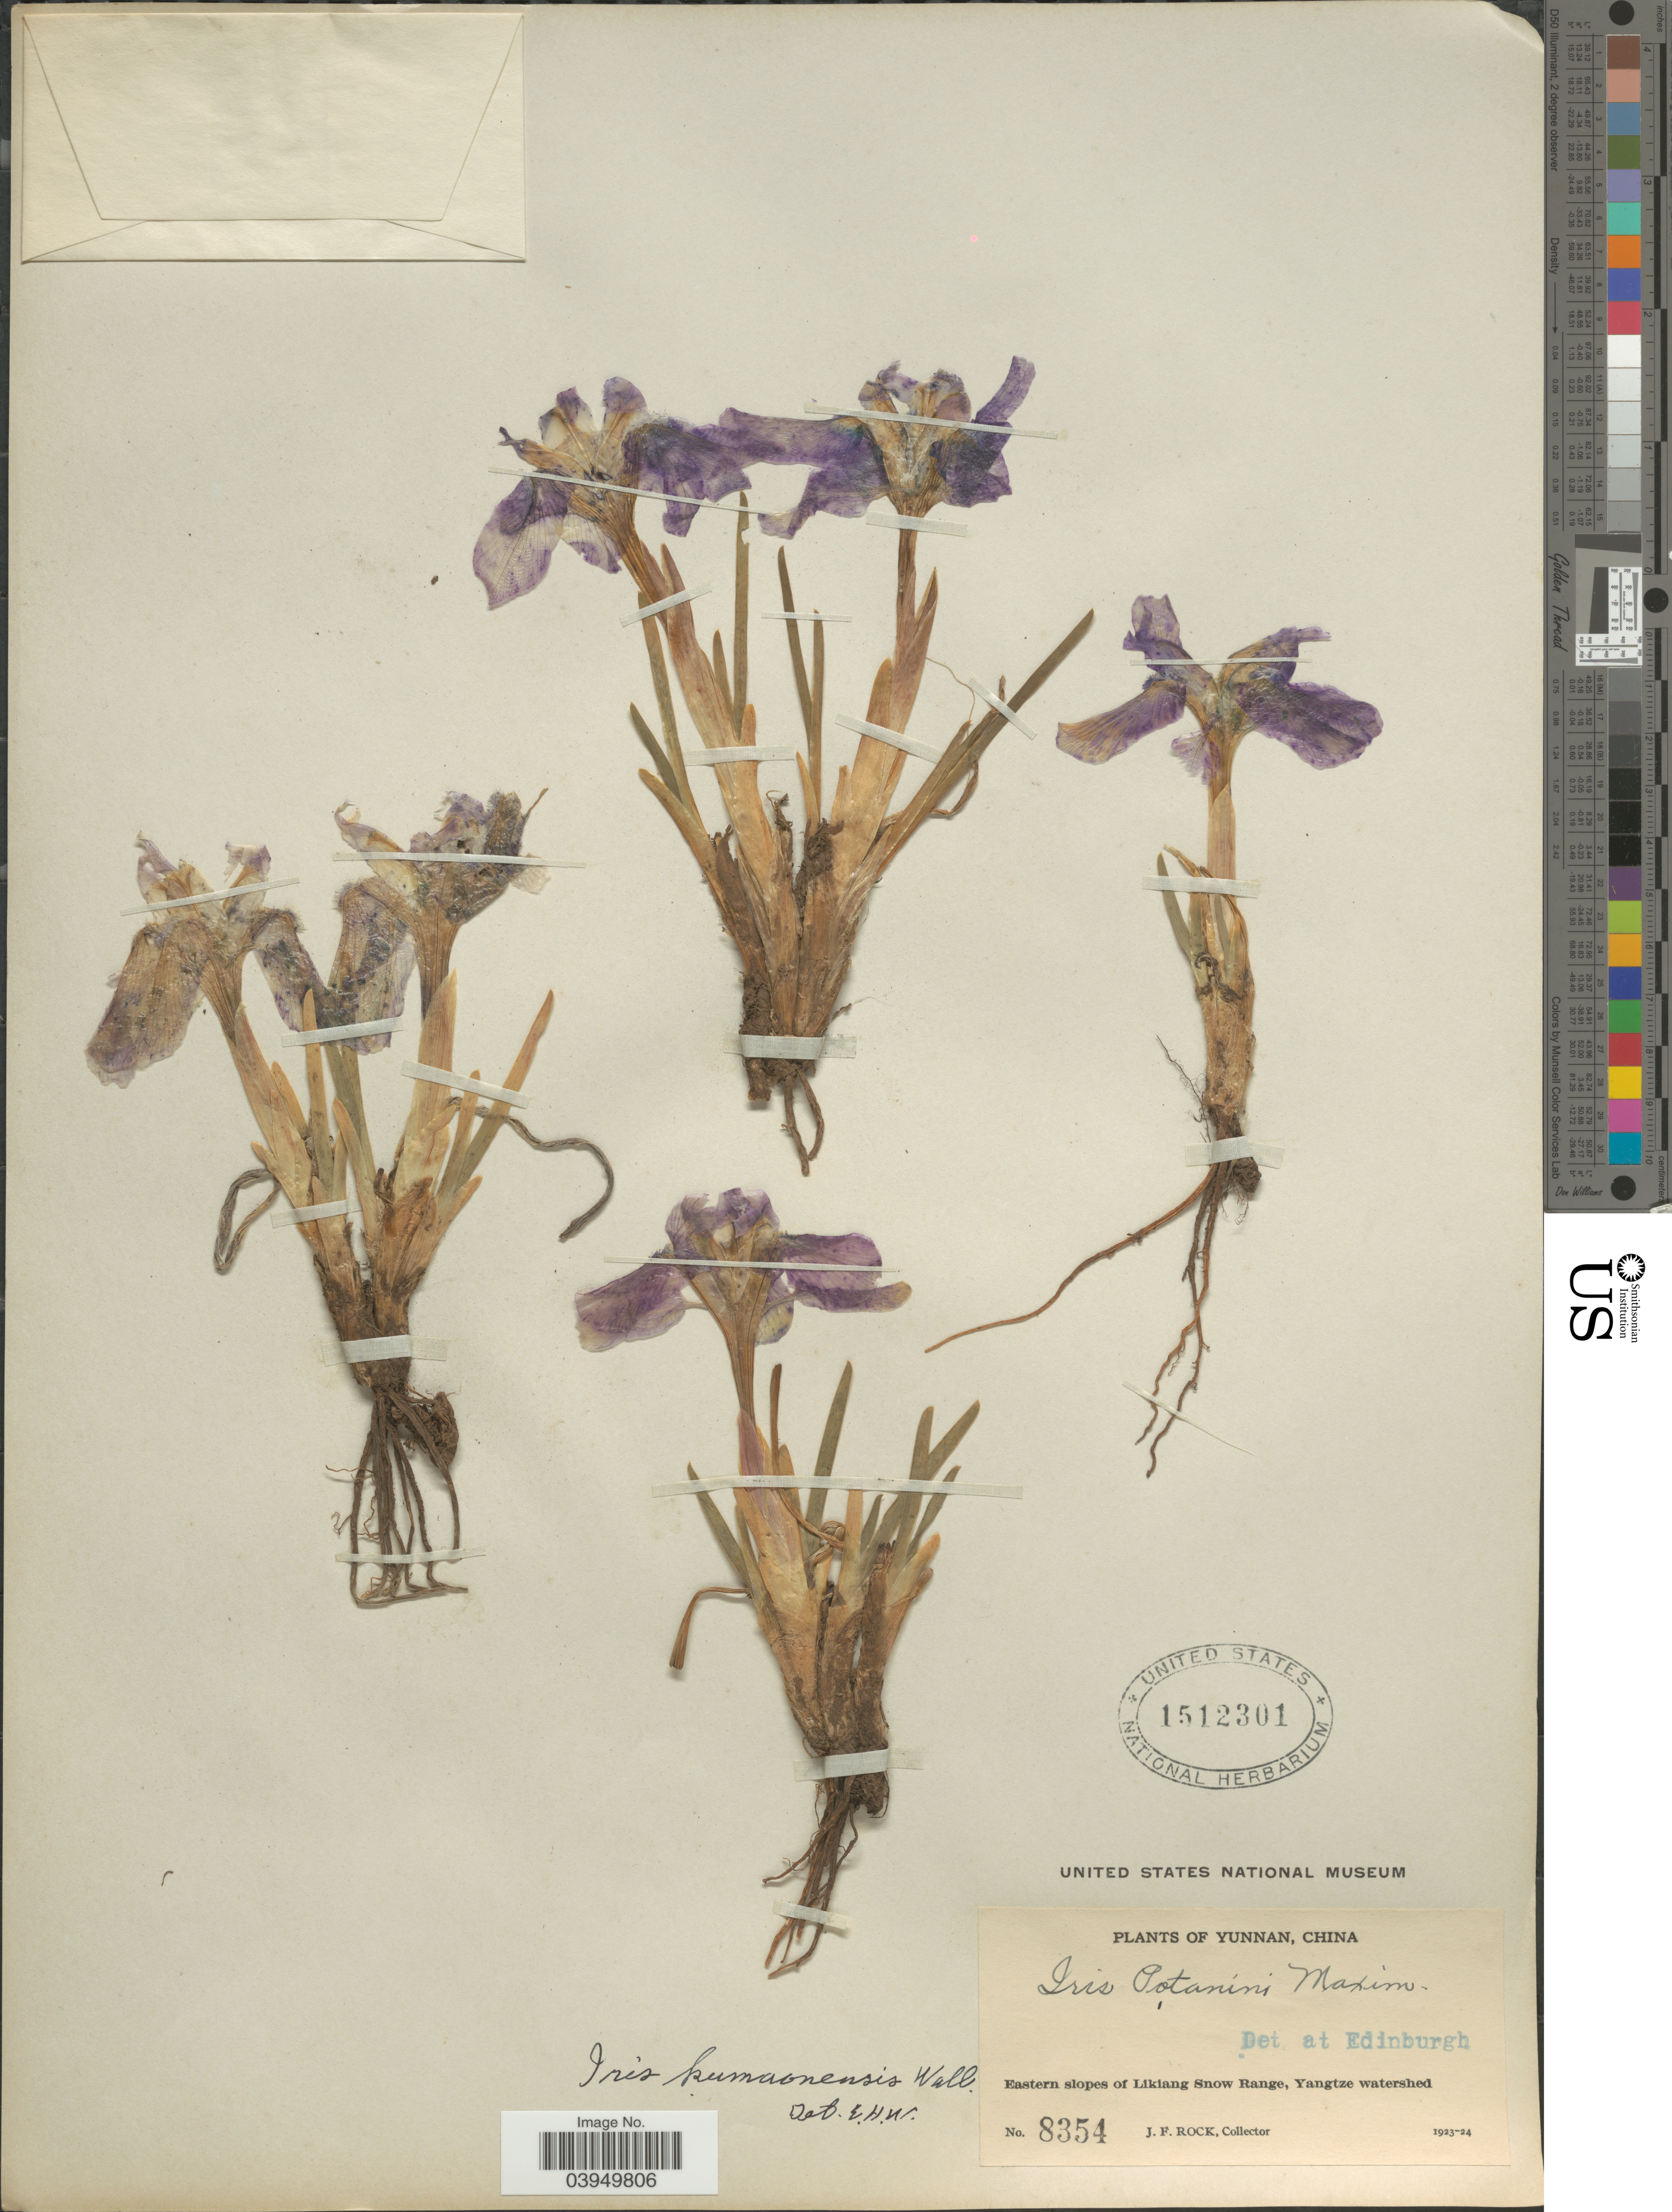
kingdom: Plantae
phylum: Tracheophyta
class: Liliopsida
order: Asparagales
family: Iridaceae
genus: Iris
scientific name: Iris kemaonensis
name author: Wall. ex D. Don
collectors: J. Rock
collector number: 8354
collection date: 1923/1924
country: China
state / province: Yunnan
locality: Eastern slopes of Likiang Snow Range, Yangtze watershed.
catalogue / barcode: US 1512301